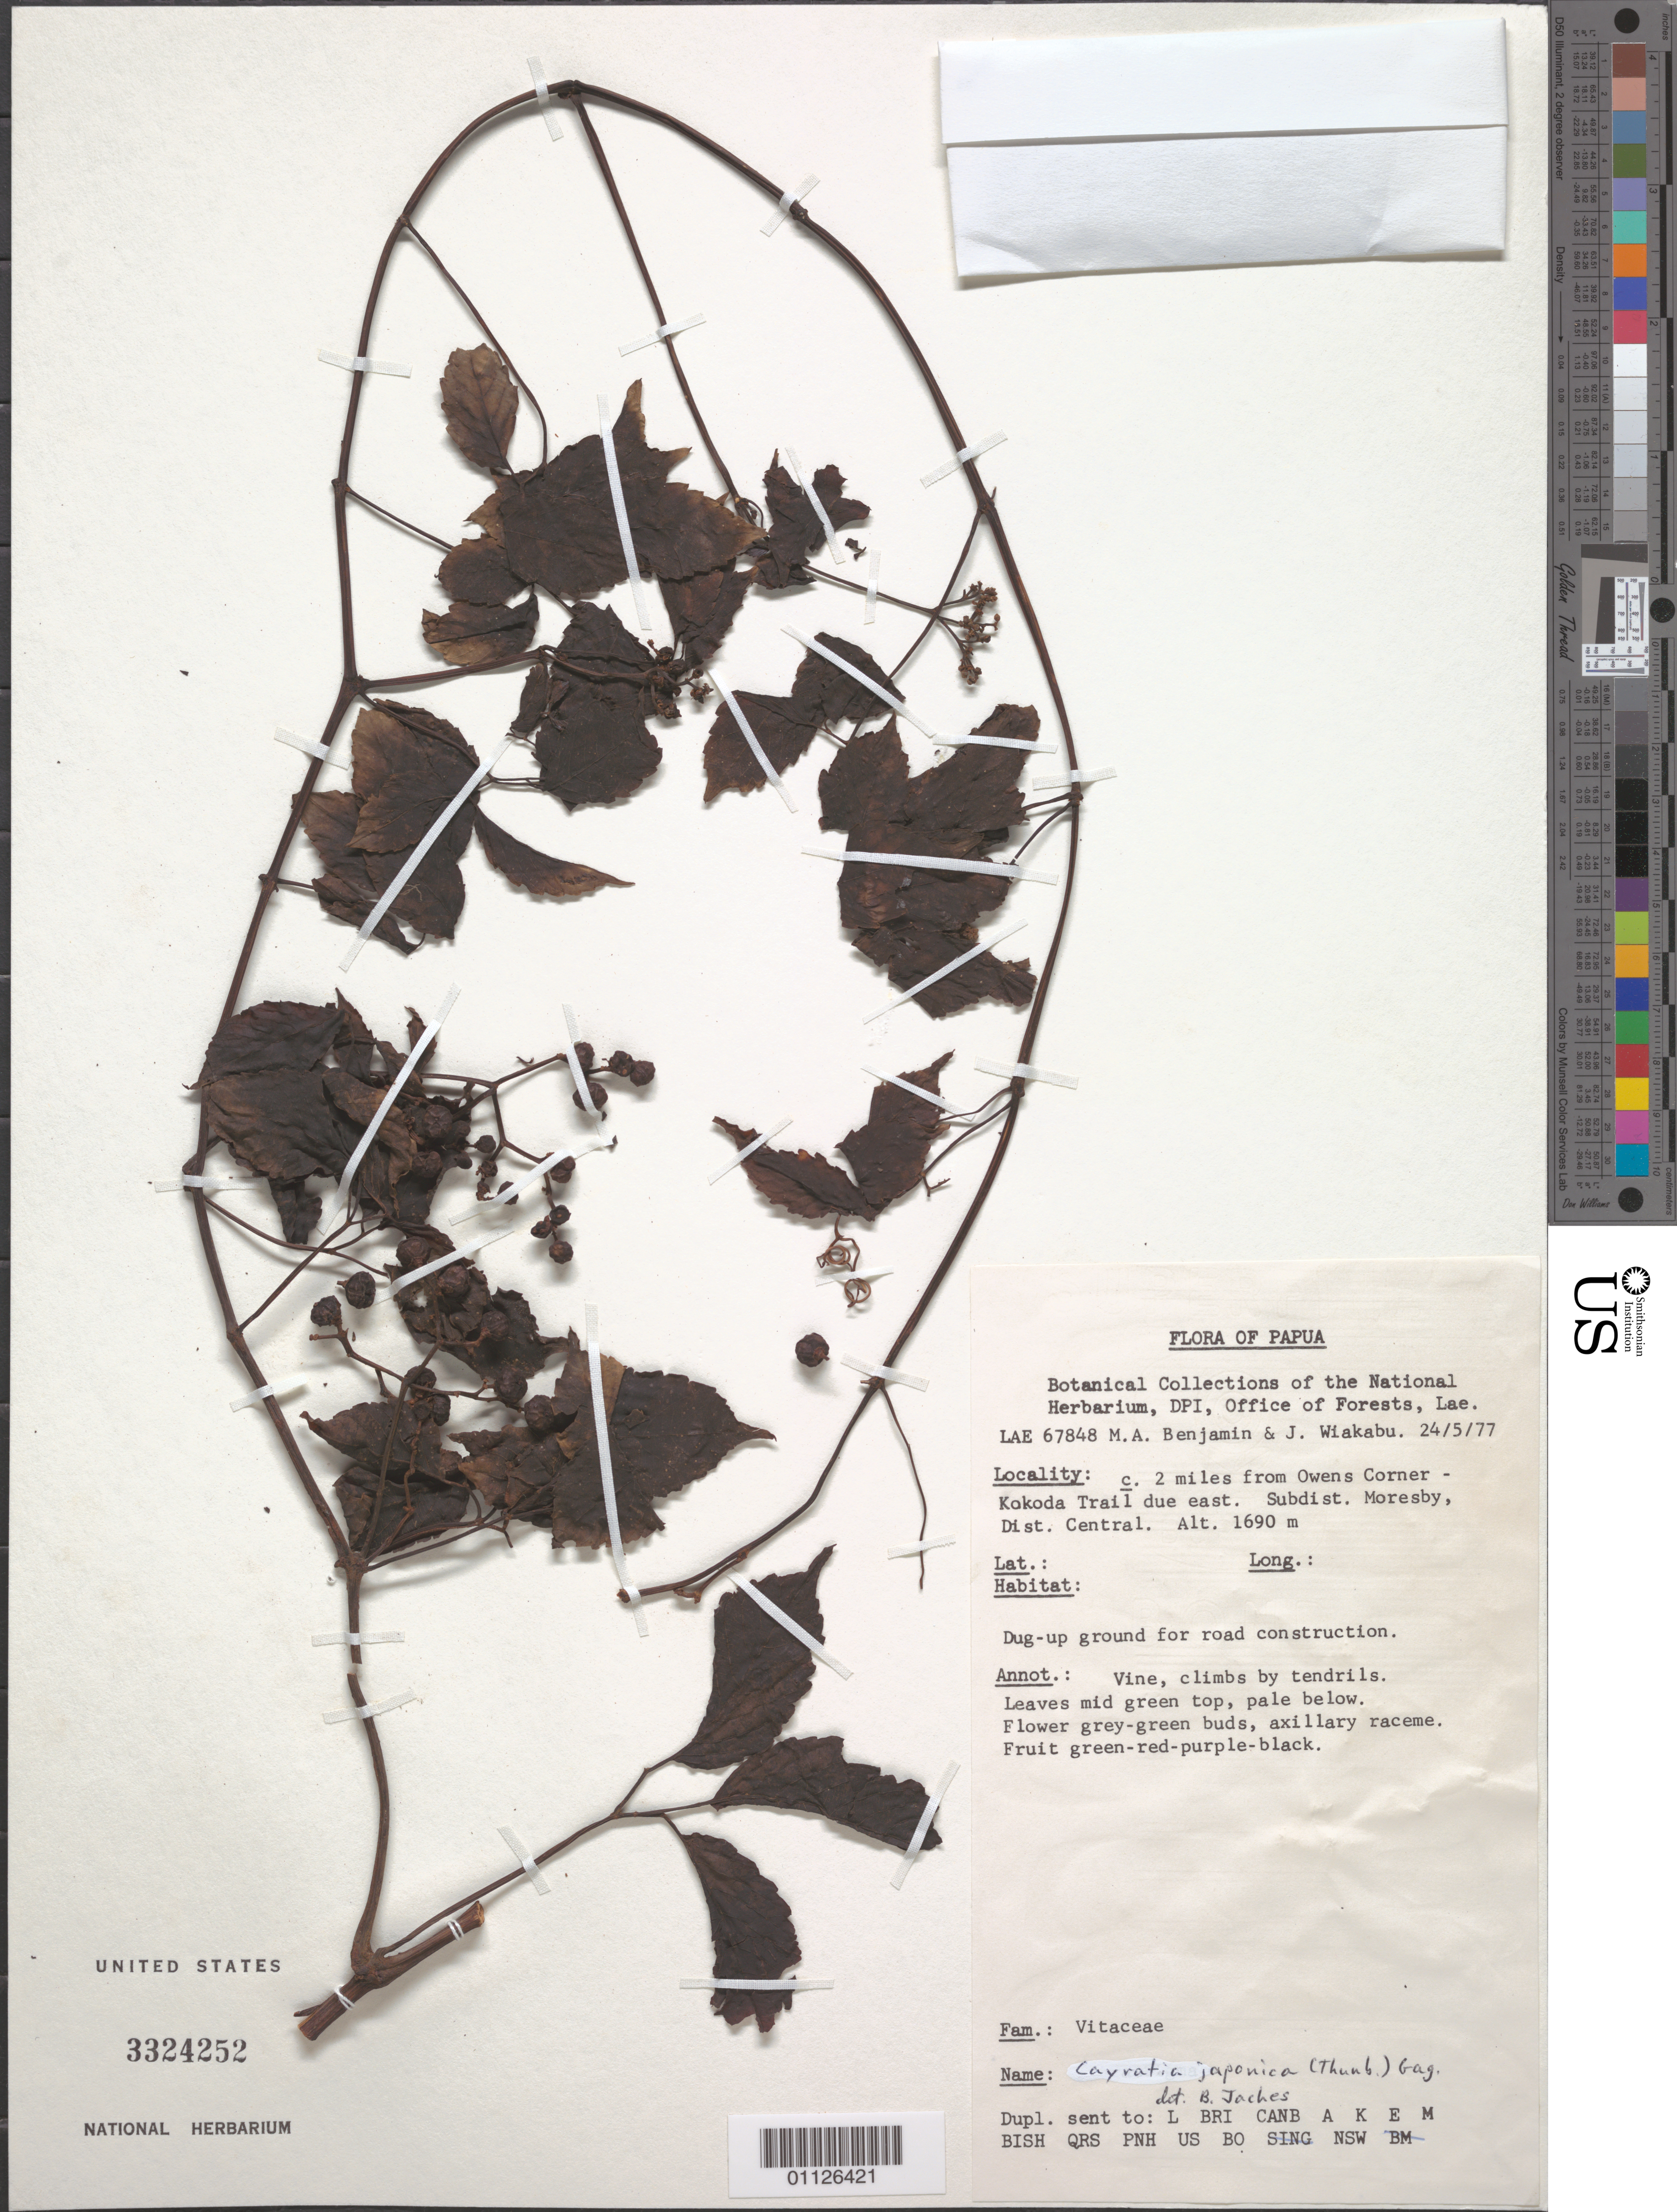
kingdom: Plantae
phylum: Tracheophyta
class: Magnoliopsida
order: Vitales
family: Vitaceae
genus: Causonis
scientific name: Causonis japonica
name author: (Thunb.) Raf.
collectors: M. Benjamin & J. Wiakabu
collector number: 67848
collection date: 1977-05-24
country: Papua New Guinea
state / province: Central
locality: Ca 2 mi from Owens Corner - Kokoda Trail due E. Subdist. Moresby.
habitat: Vine, climbs by tendrils.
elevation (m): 1690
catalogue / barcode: US 3324252